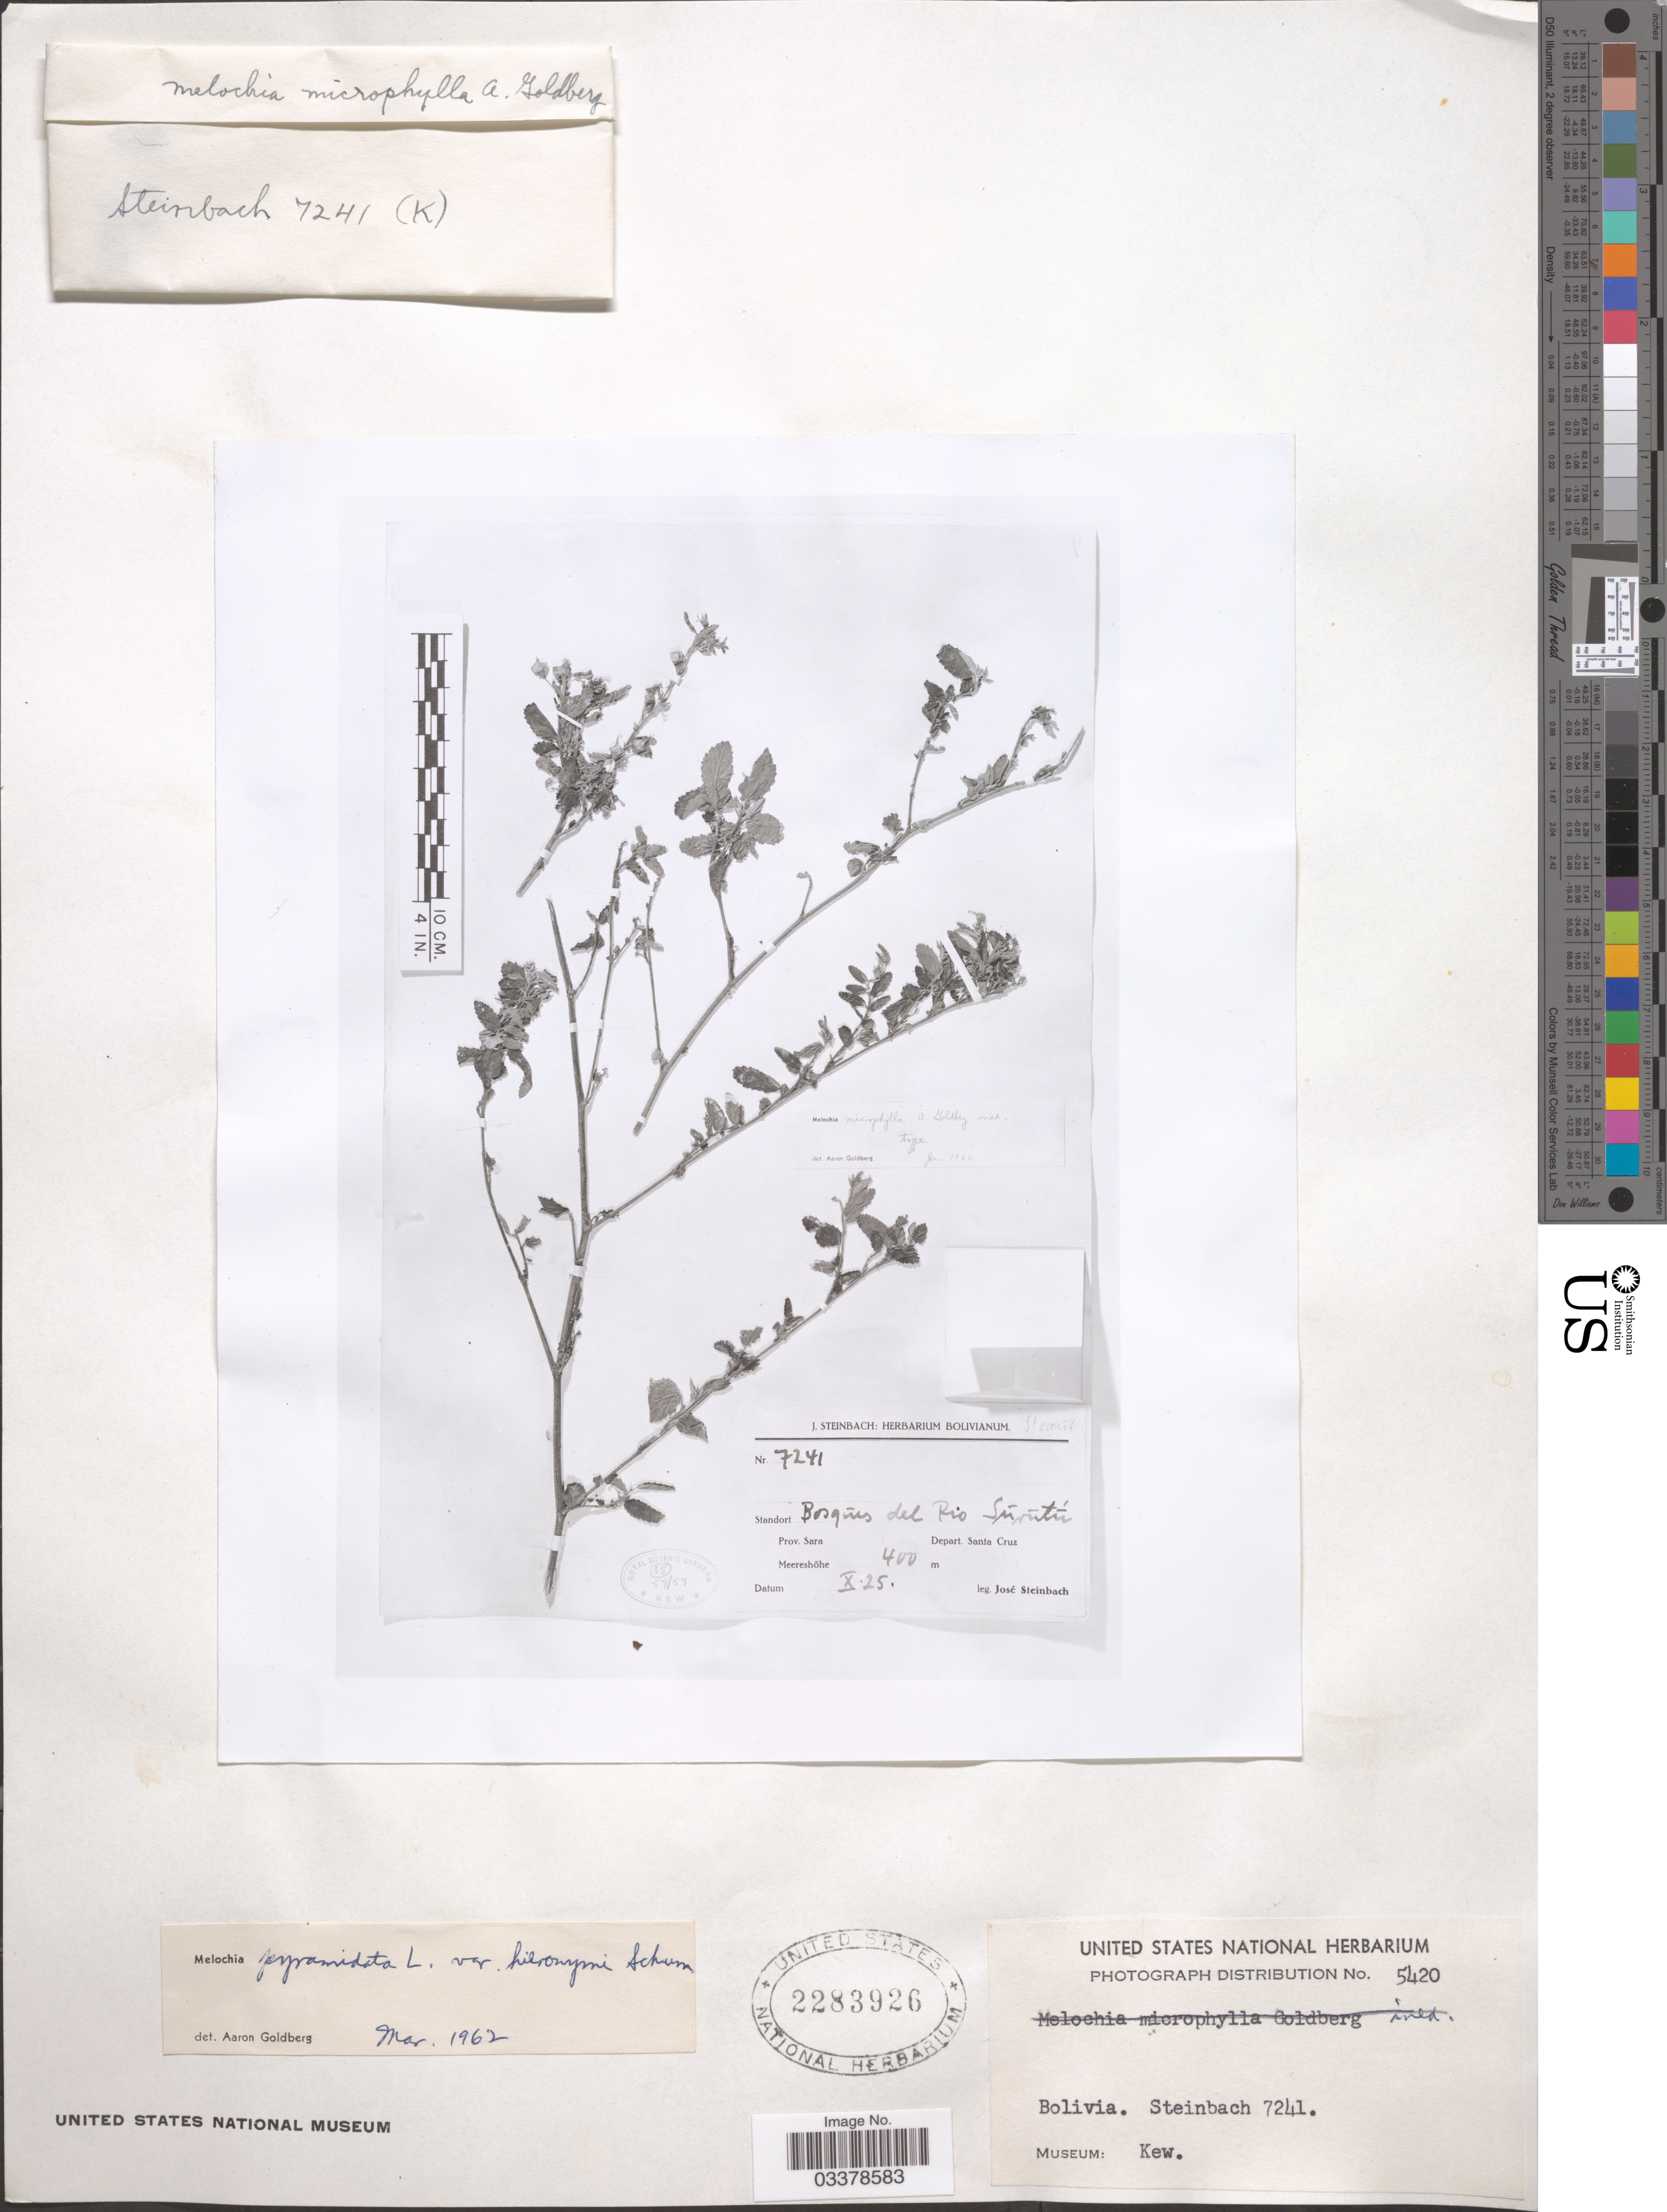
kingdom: Plantae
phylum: Tracheophyta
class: Magnoliopsida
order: Malvales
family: Malvaceae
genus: Melochia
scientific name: Melochia pyramidata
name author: L.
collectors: J. Steinbach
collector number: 7241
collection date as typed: Transcribed d/m/y: /10/25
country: Bolivia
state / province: Santa Cruz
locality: Bosqués del Rio Súrúrtú. Prov. Sara Depart. Santa Cruz.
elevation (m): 400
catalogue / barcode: US 2283926